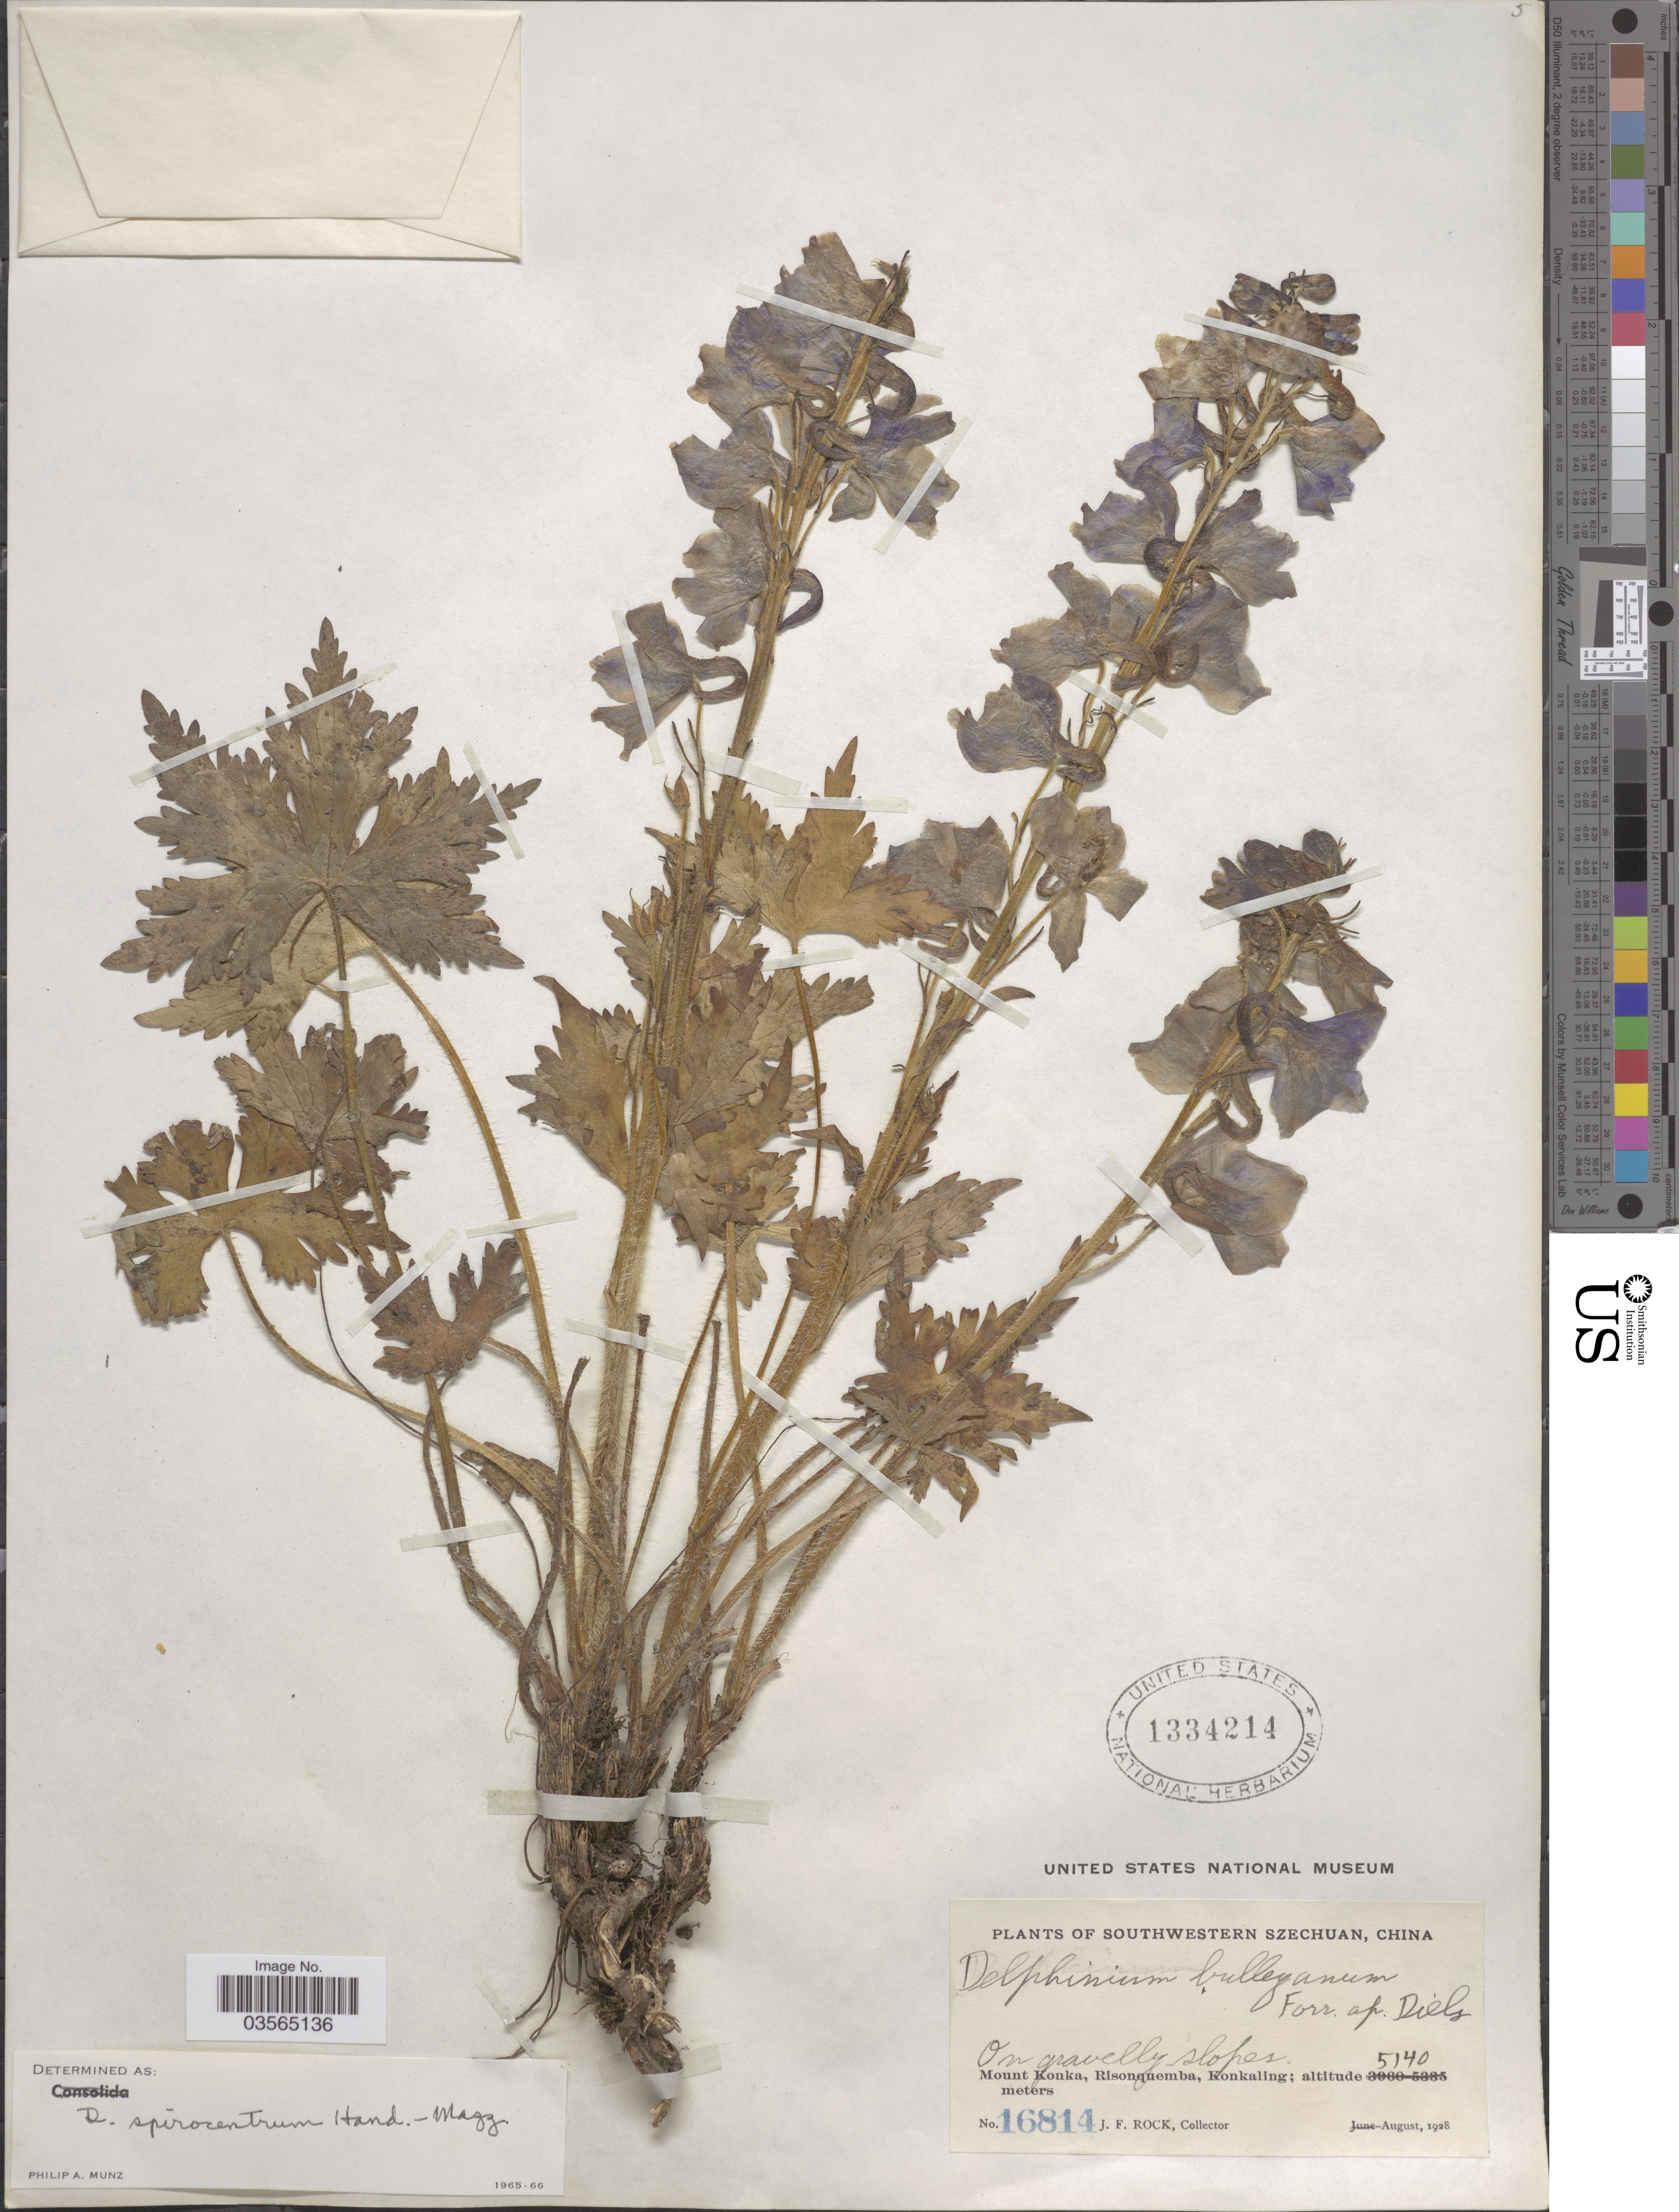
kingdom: Plantae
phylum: Tracheophyta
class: Magnoliopsida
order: Ranunculales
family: Ranunculaceae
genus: Delphinium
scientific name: Delphinium spirocentrum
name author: Hand.-Mazz.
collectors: J. Rock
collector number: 16814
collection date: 1928-08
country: China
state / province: Sichuan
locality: Southwestern Szechuan. Mount Konka, Risonquemba, Konkaling.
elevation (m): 5140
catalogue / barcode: US 1334214